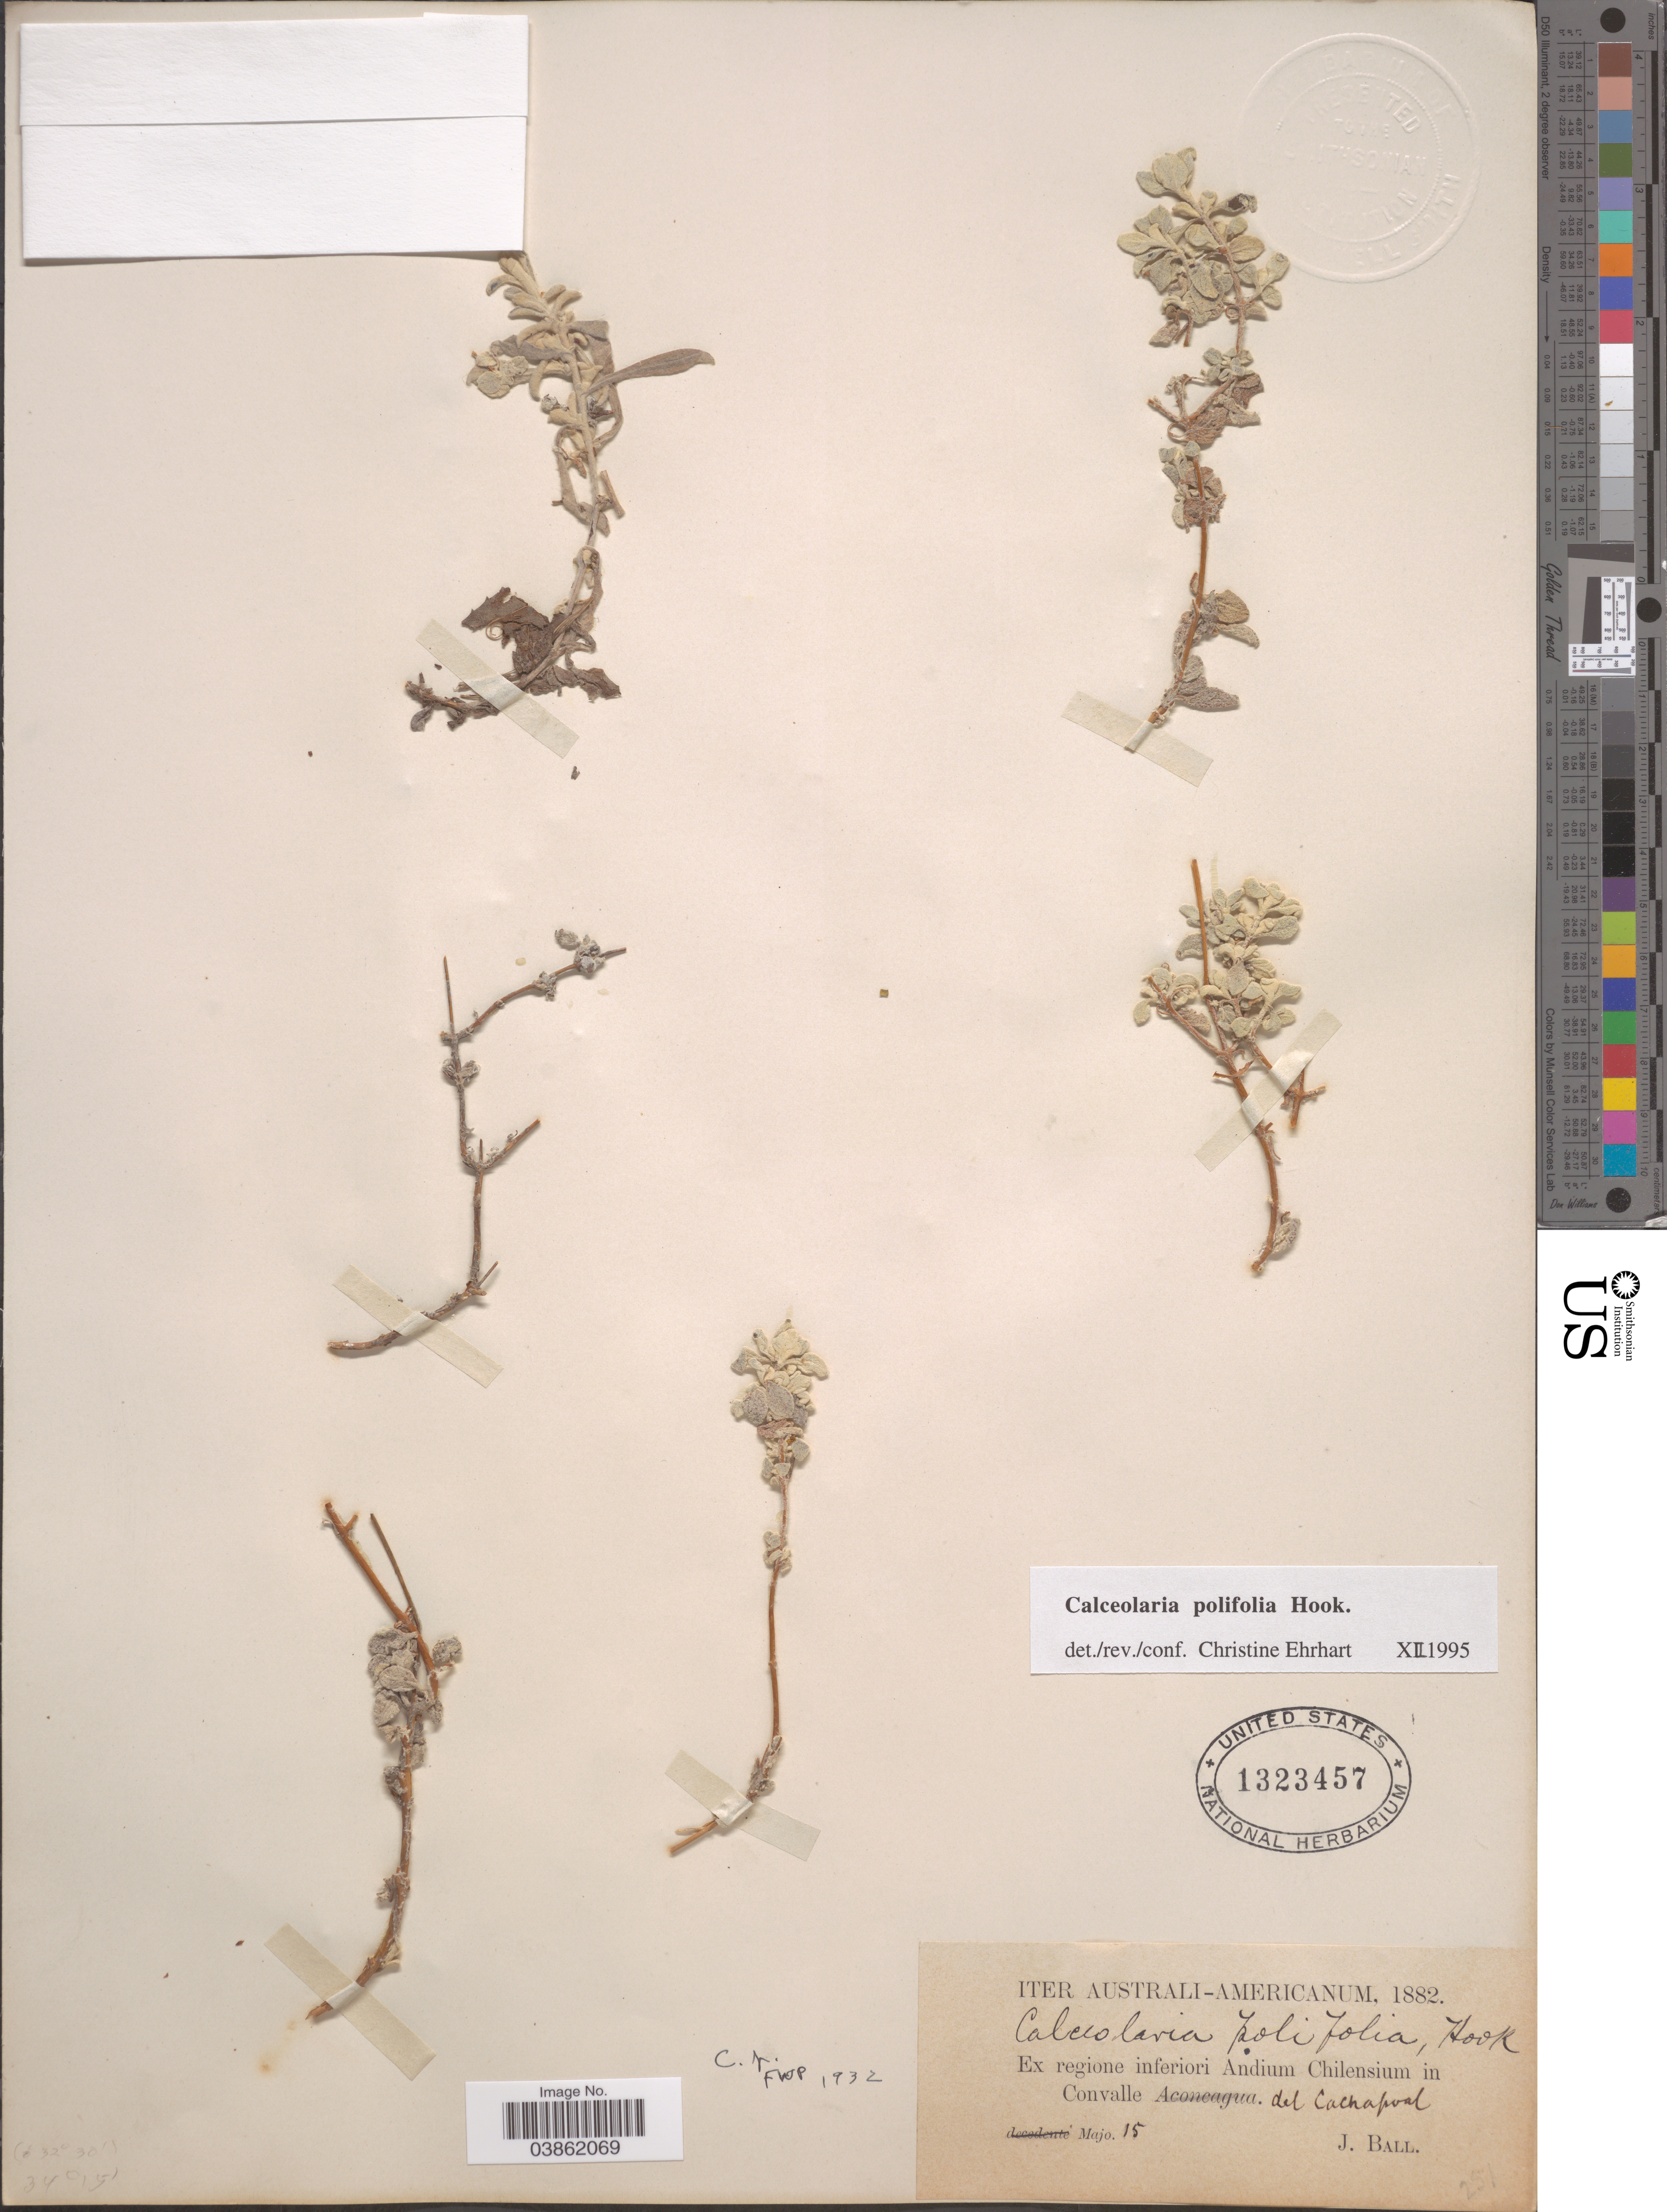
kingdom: Plantae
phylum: Tracheophyta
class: Magnoliopsida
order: Lamiales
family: Calceolariaceae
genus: Calceolaria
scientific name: Calceolaria polifolia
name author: Hook.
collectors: J. Ball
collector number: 251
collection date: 1882-05-15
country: Chile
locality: Iter Australi-Americanum. Ex regione inferiore Andium Chilensium in Convalle del Cachapoal.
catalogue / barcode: US 1323457